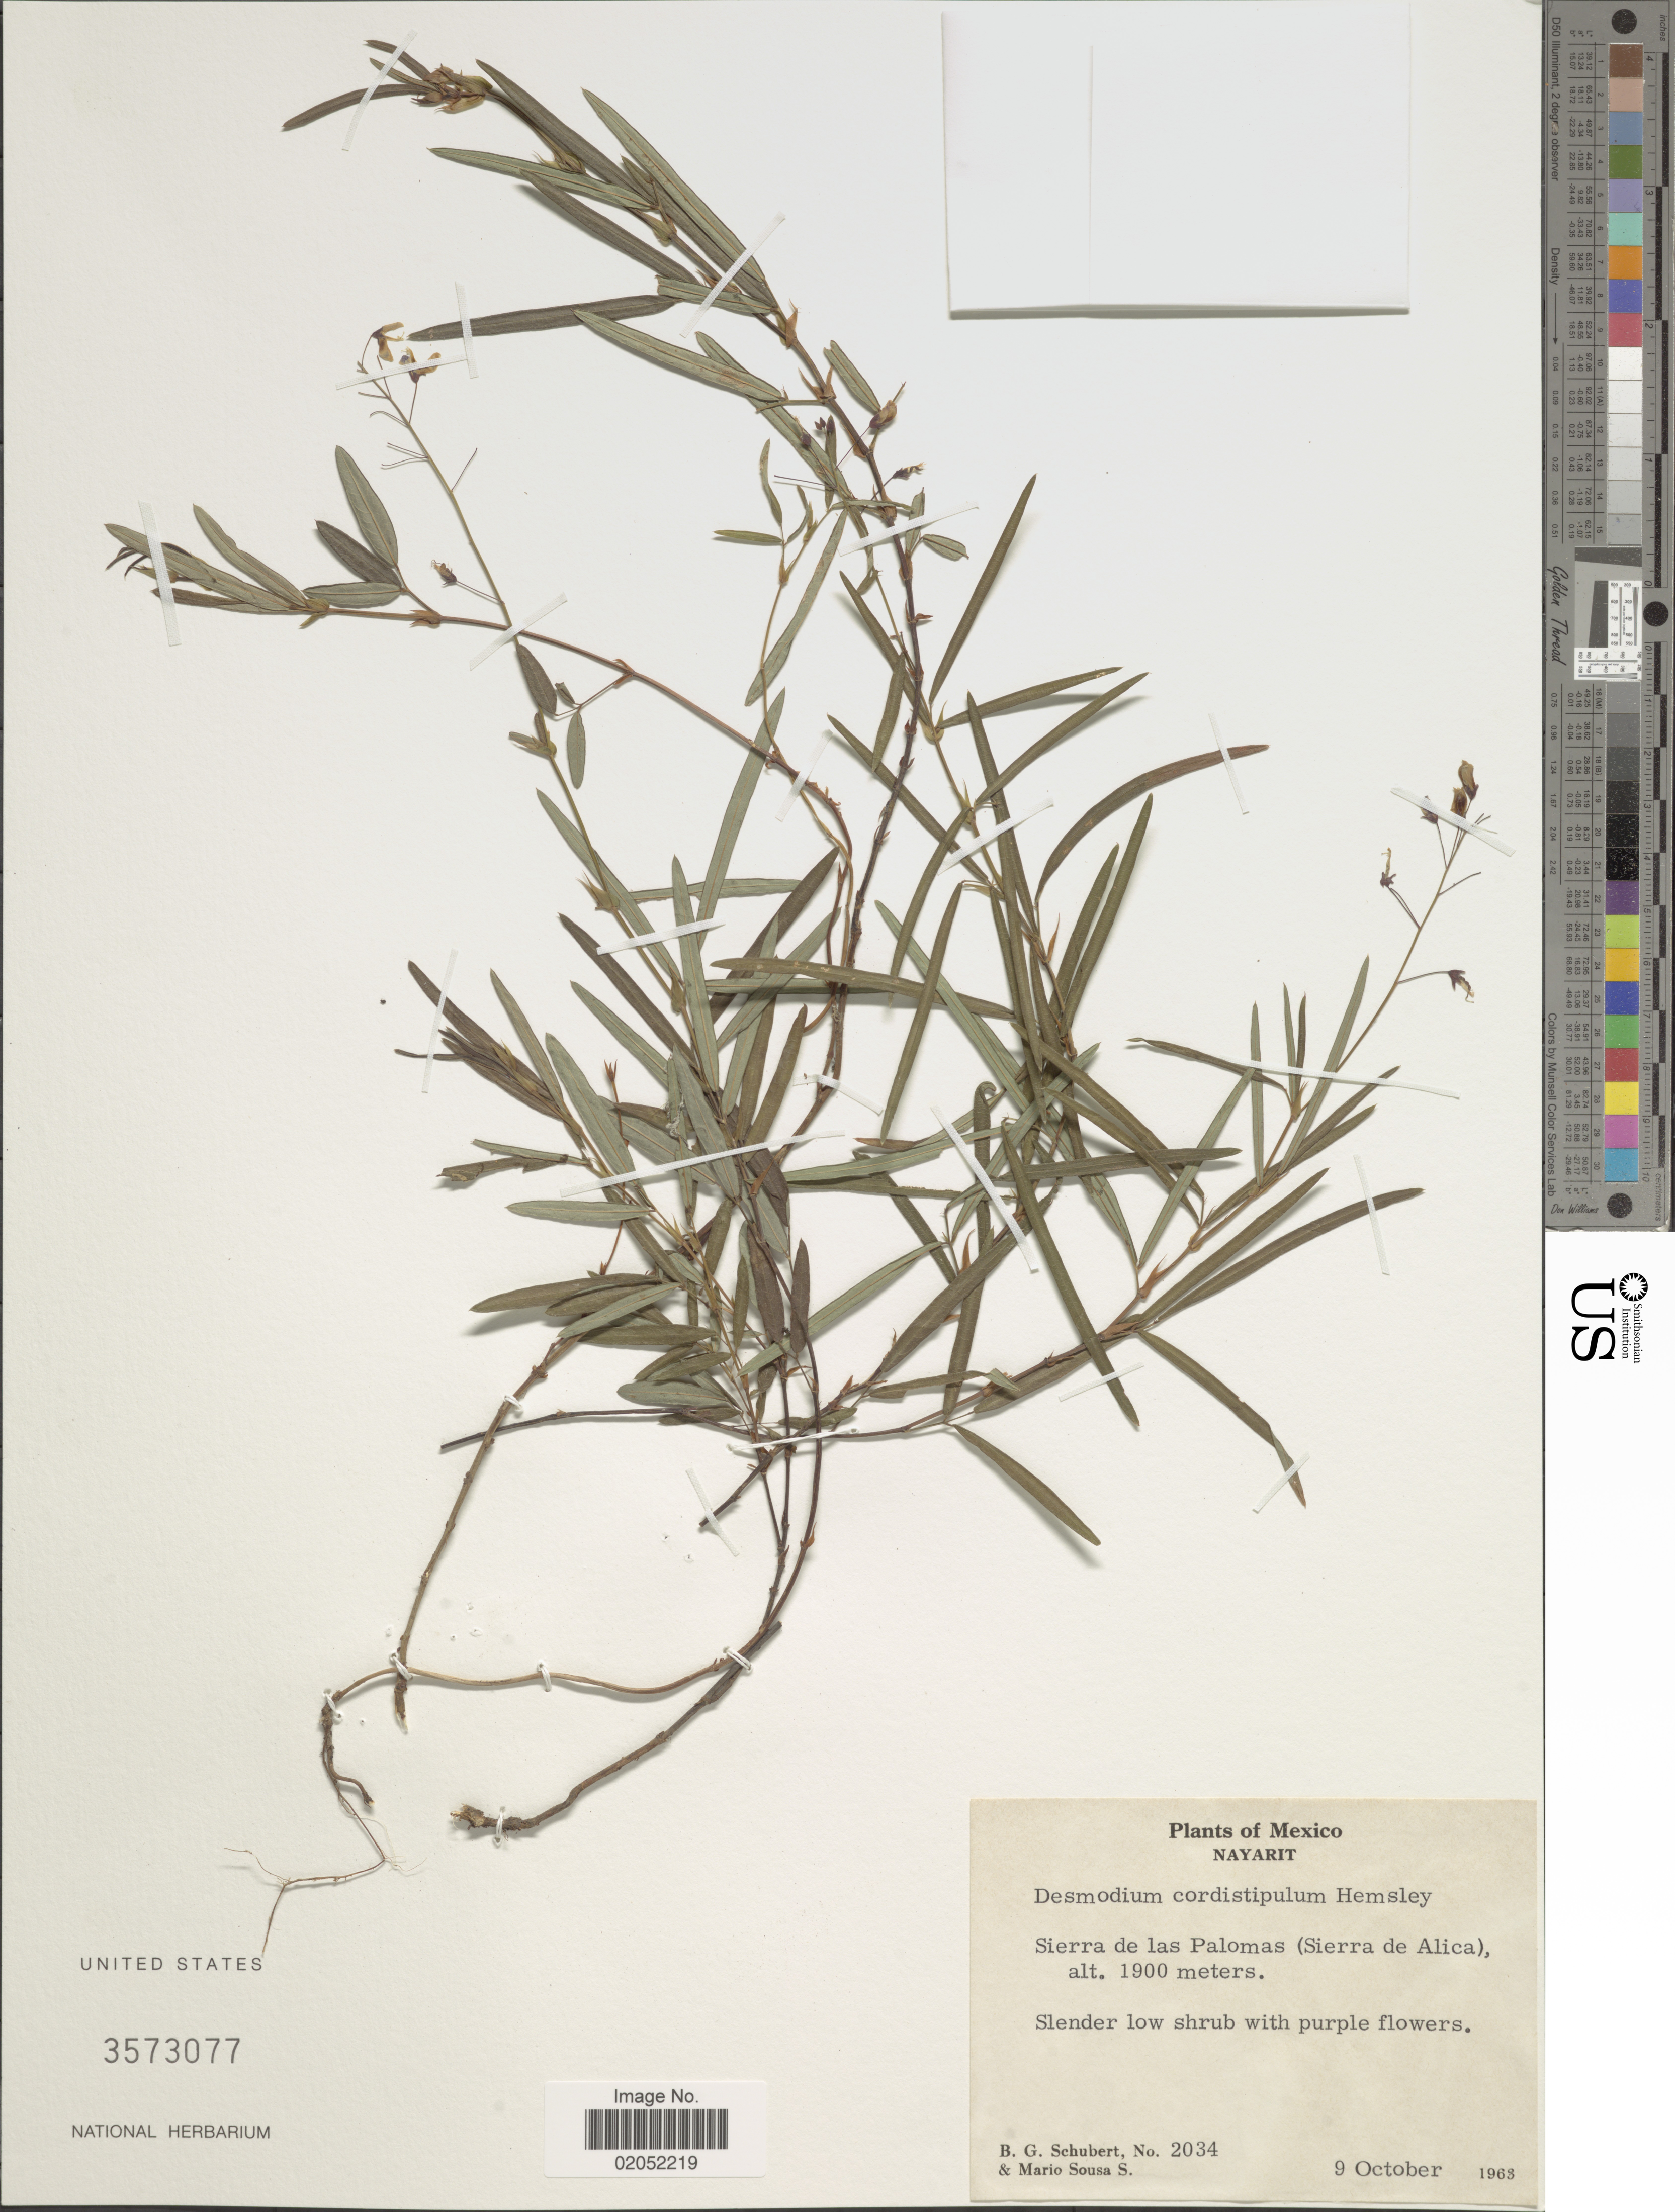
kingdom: Plantae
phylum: Tracheophyta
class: Magnoliopsida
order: Fabales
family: Fabaceae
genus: Desmodium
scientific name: Desmodium cordistipulum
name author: Hemsl.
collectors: B. Schubert & M. Sousa S.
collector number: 2034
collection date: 1963-10-09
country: Mexico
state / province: Nayarit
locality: Nayratit, Sierra de las Palomas, (Sierra de Alica).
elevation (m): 1900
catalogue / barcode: US 3573077